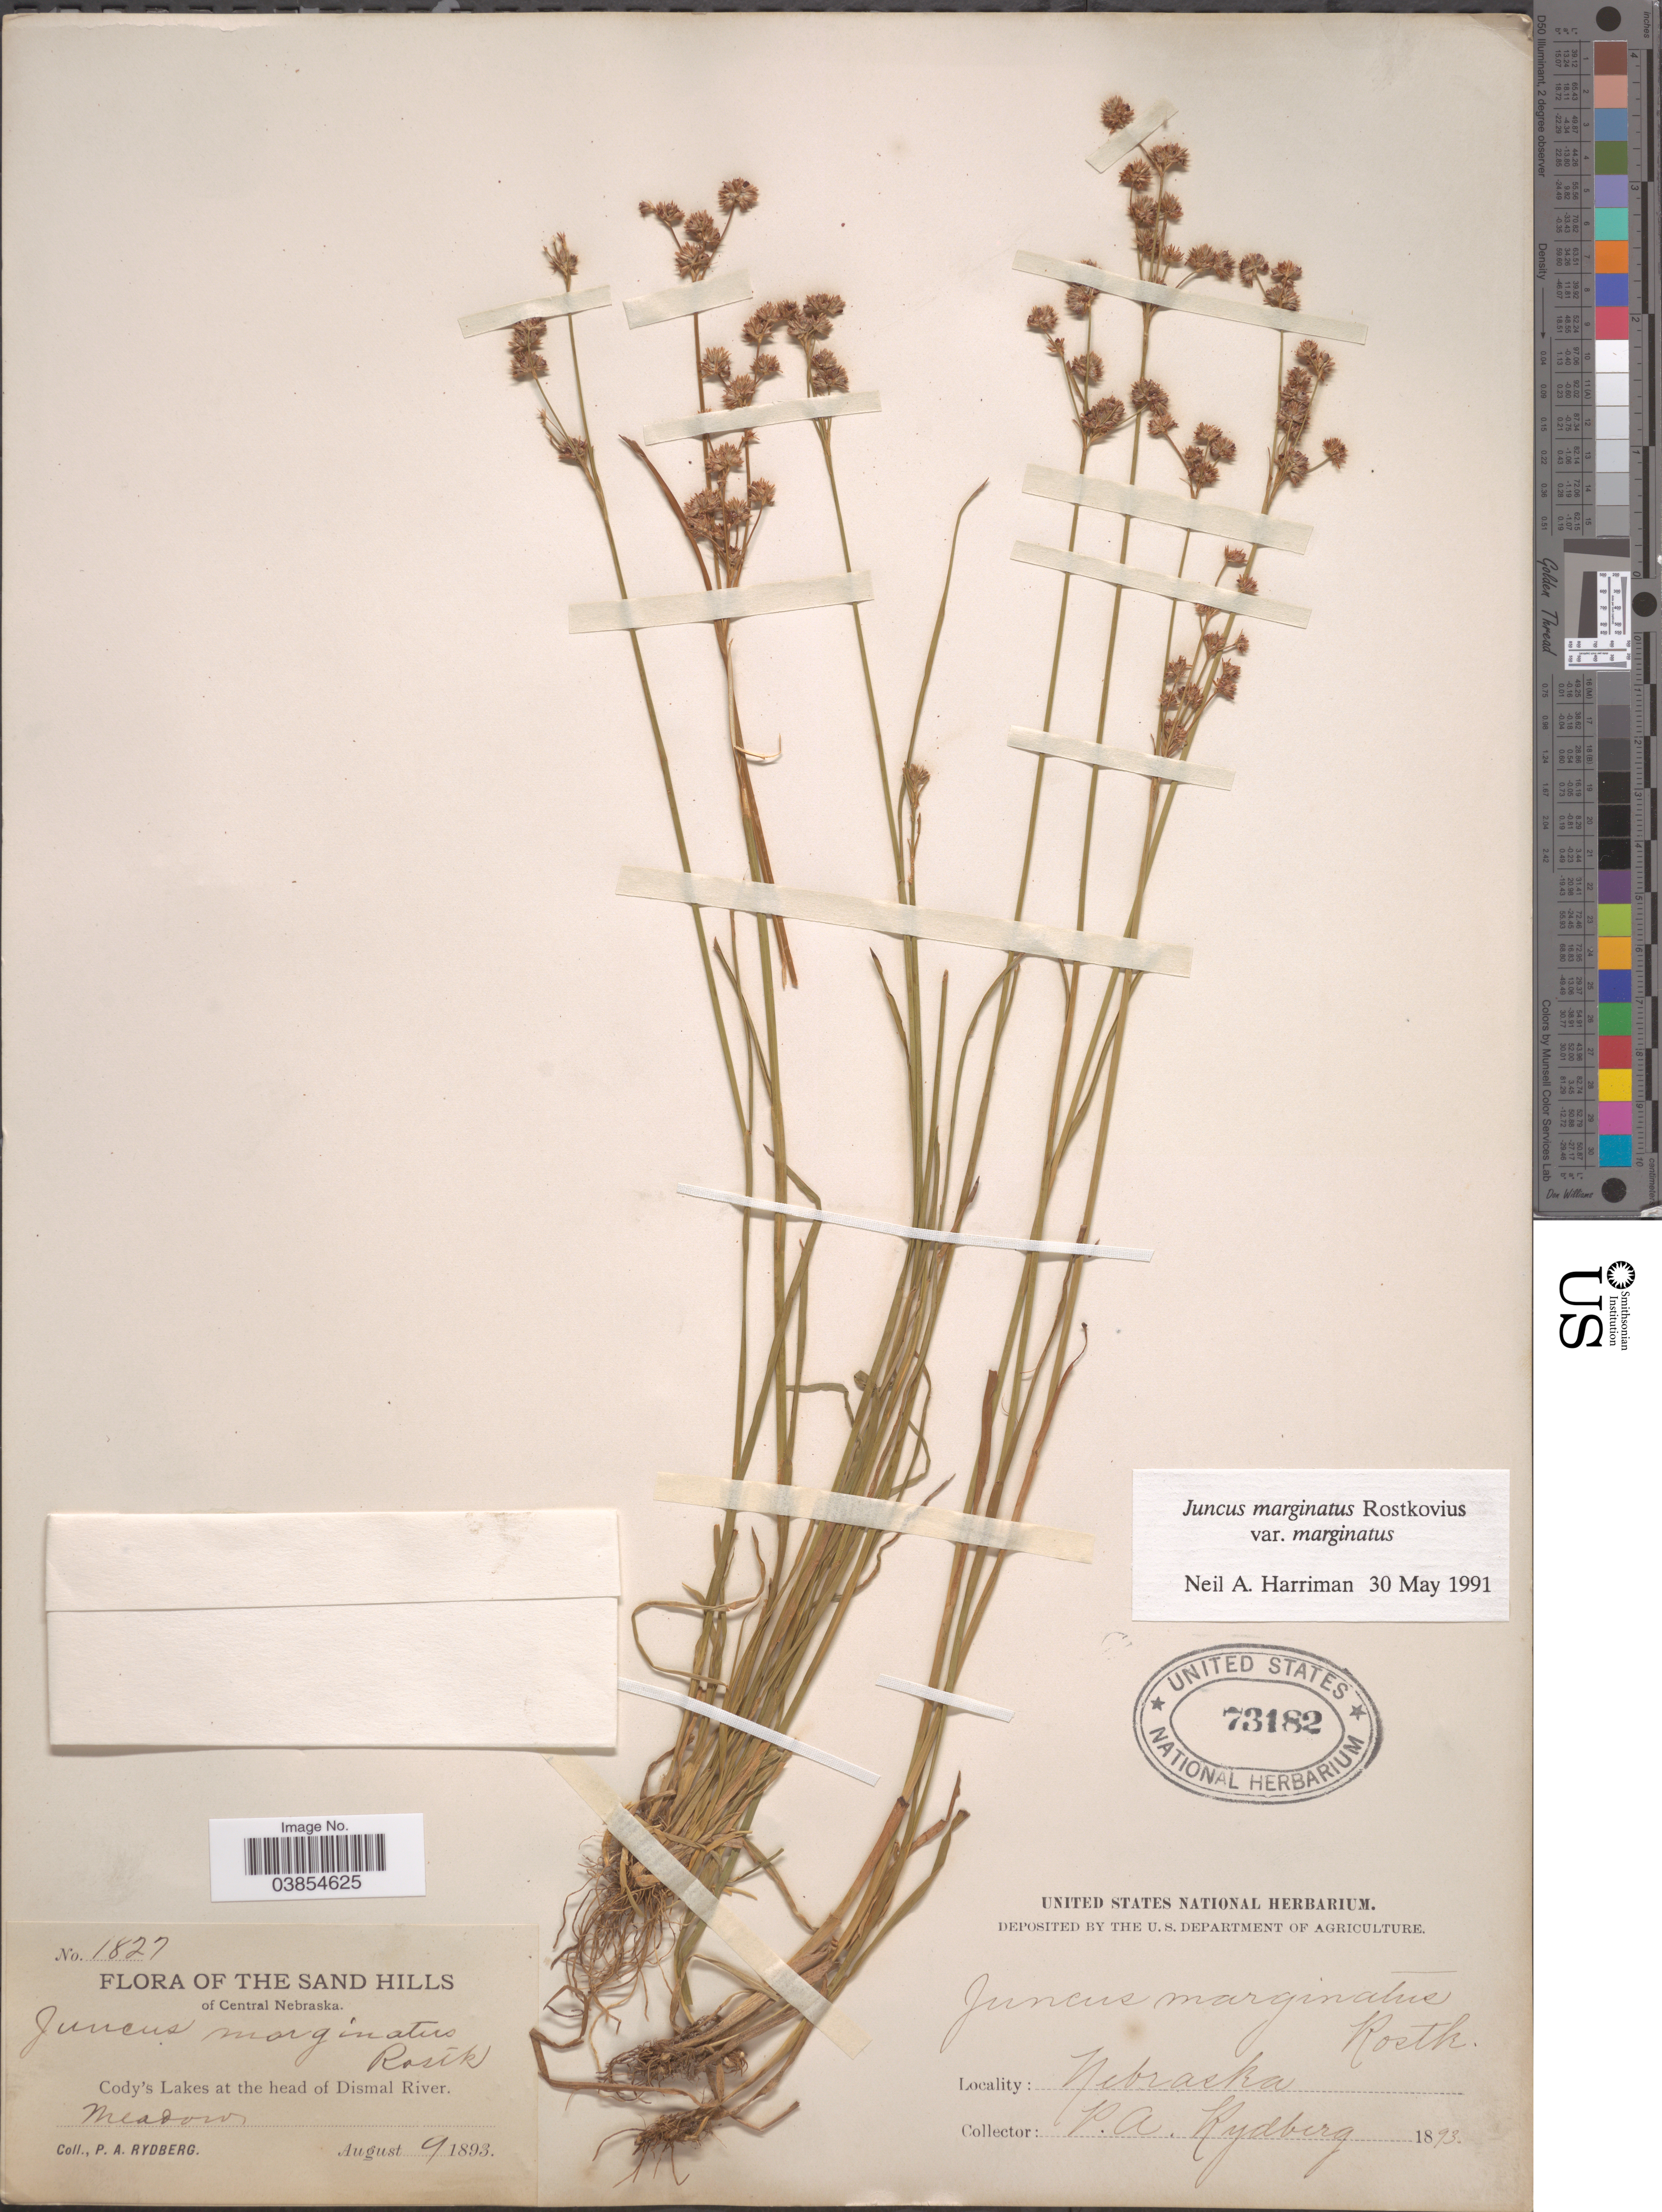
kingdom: Plantae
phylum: Tracheophyta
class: Liliopsida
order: Poales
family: Juncaceae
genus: Juncus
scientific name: Juncus marginatus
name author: Rostk.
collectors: P. A. Rydberg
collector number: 1827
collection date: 1893-08-09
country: United States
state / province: Nebraska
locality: The Sand Hills of Central Nebraska. Cody's Lakes at the head of Dismal River.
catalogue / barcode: US 73182